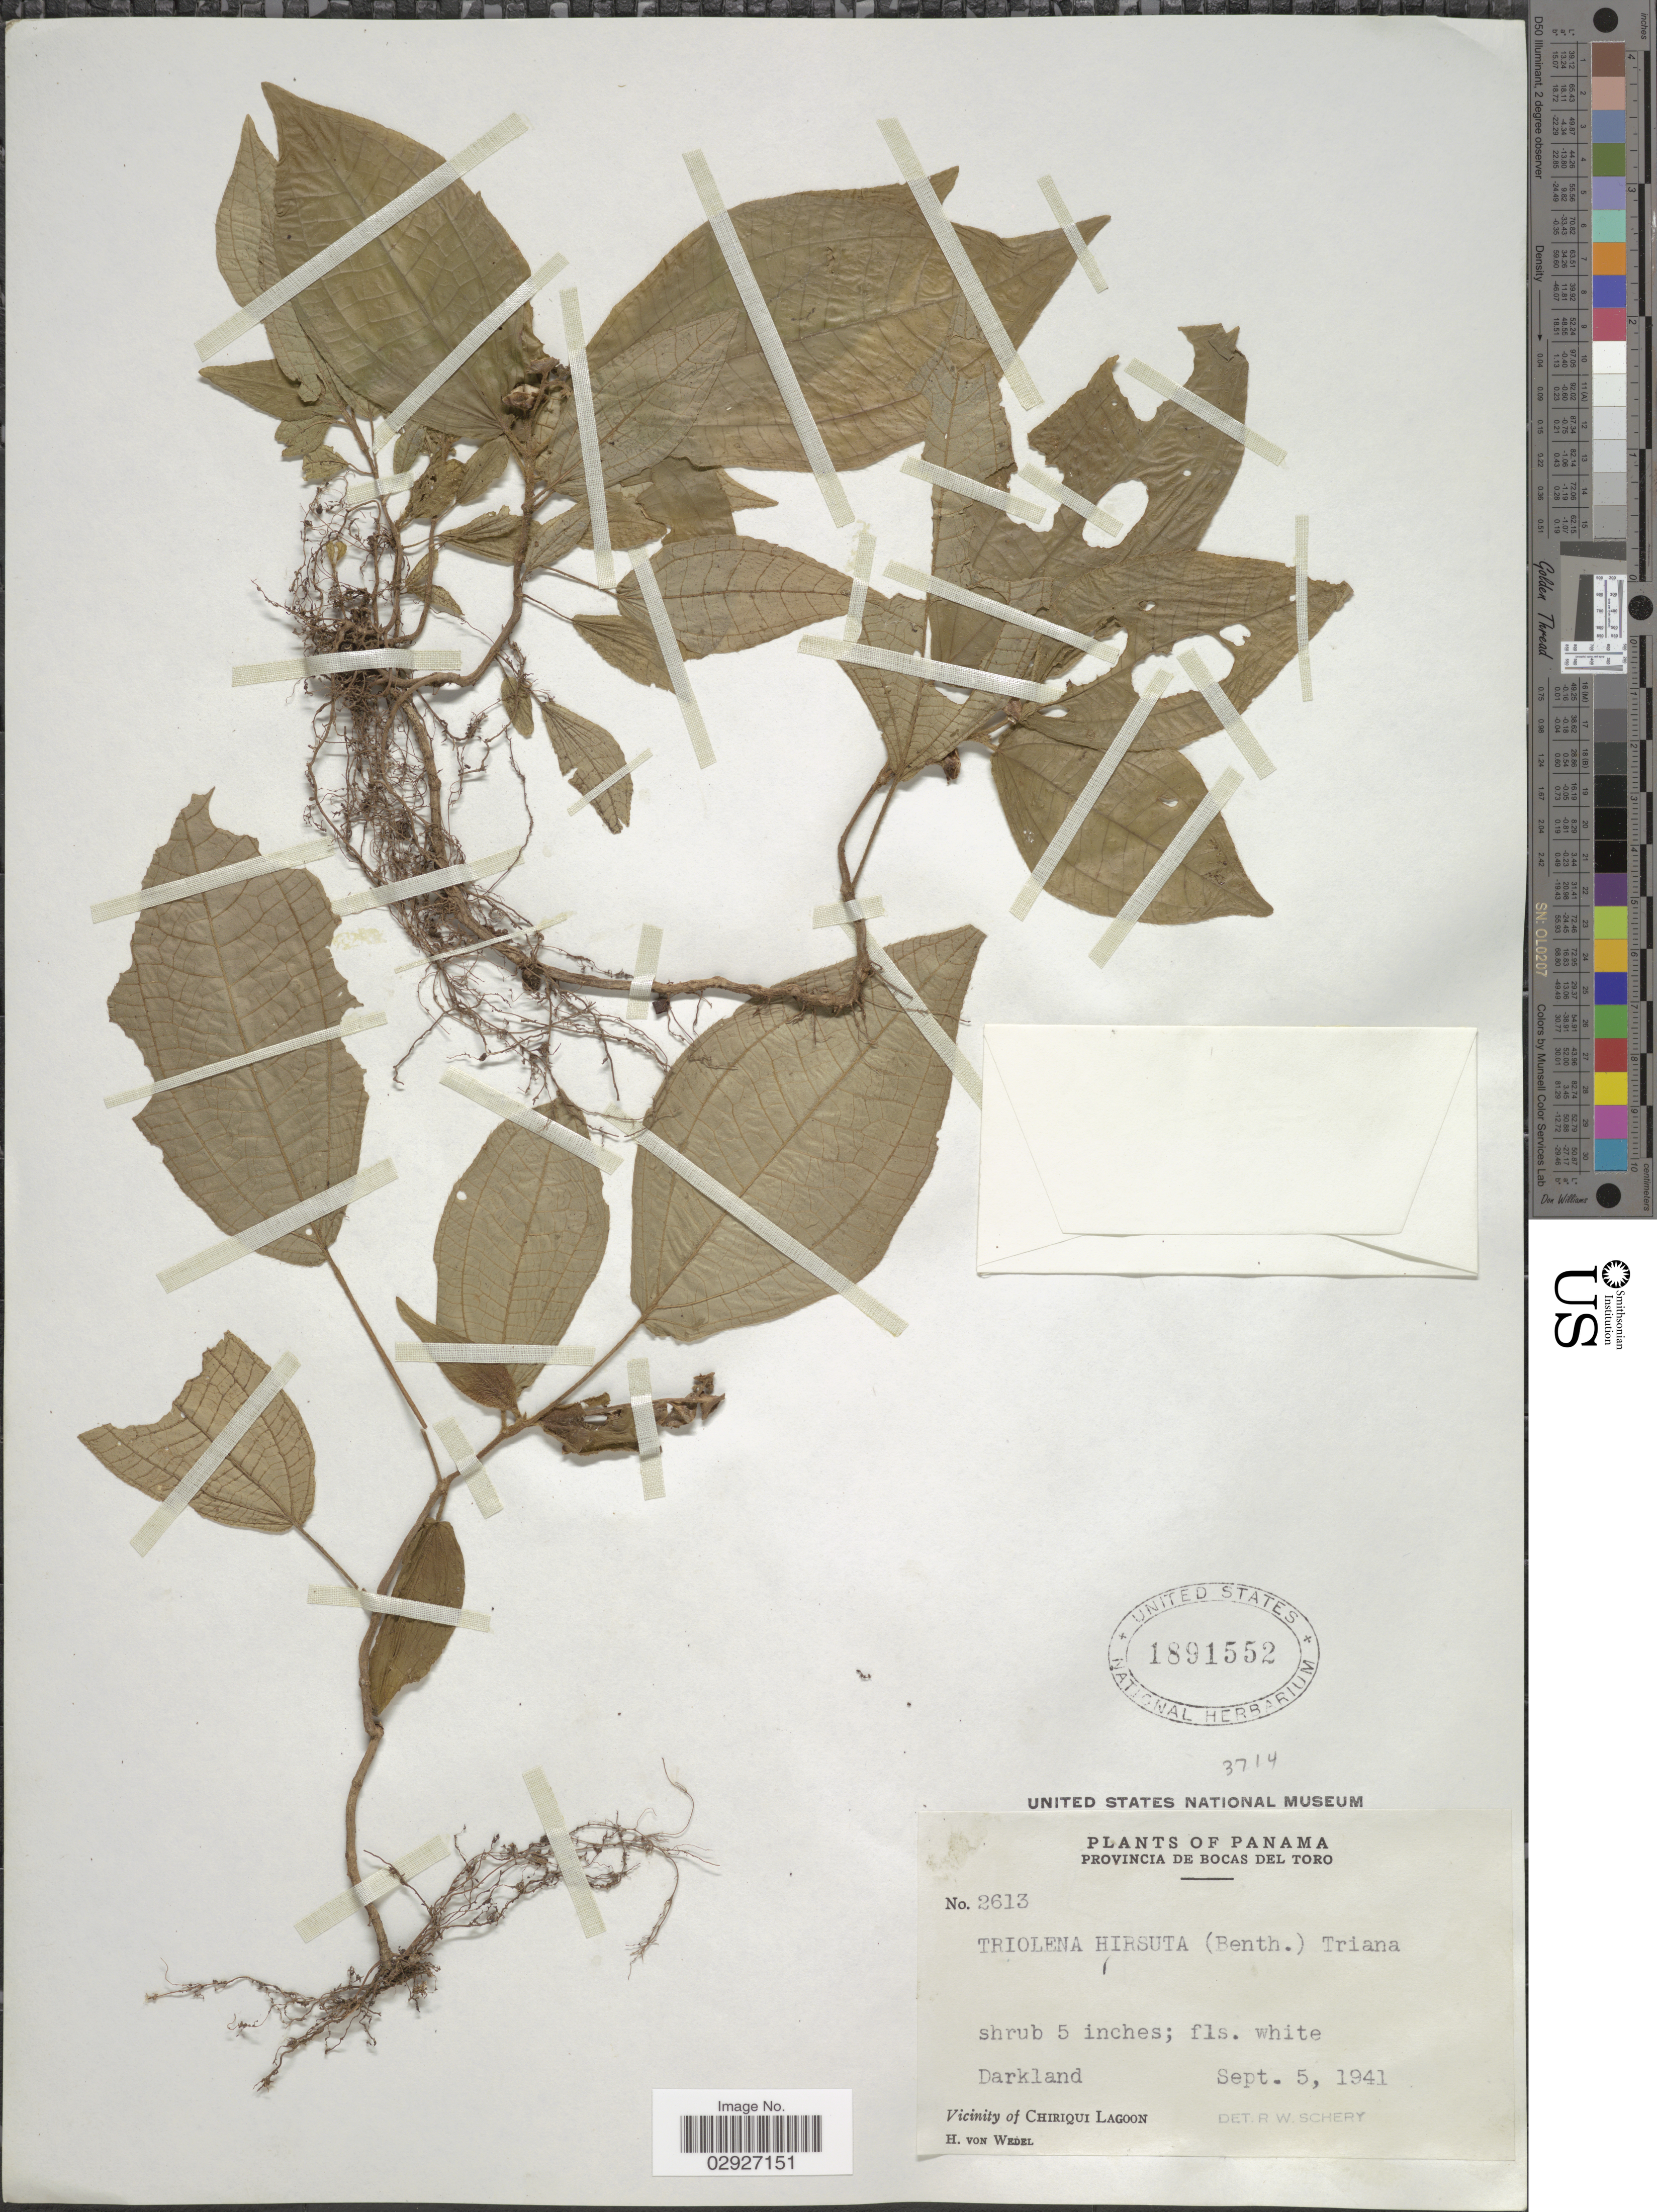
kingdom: Plantae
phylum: Tracheophyta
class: Magnoliopsida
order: Myrtales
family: Melastomataceae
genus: Triolena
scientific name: Triolena hirsuta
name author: (Benth.) Triana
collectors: H. von Wedel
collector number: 2613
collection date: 1941-09-05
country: Panama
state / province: Bocas del Toro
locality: Darkland, Vicinity of Chiriqui Lagoon.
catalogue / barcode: US 1891552